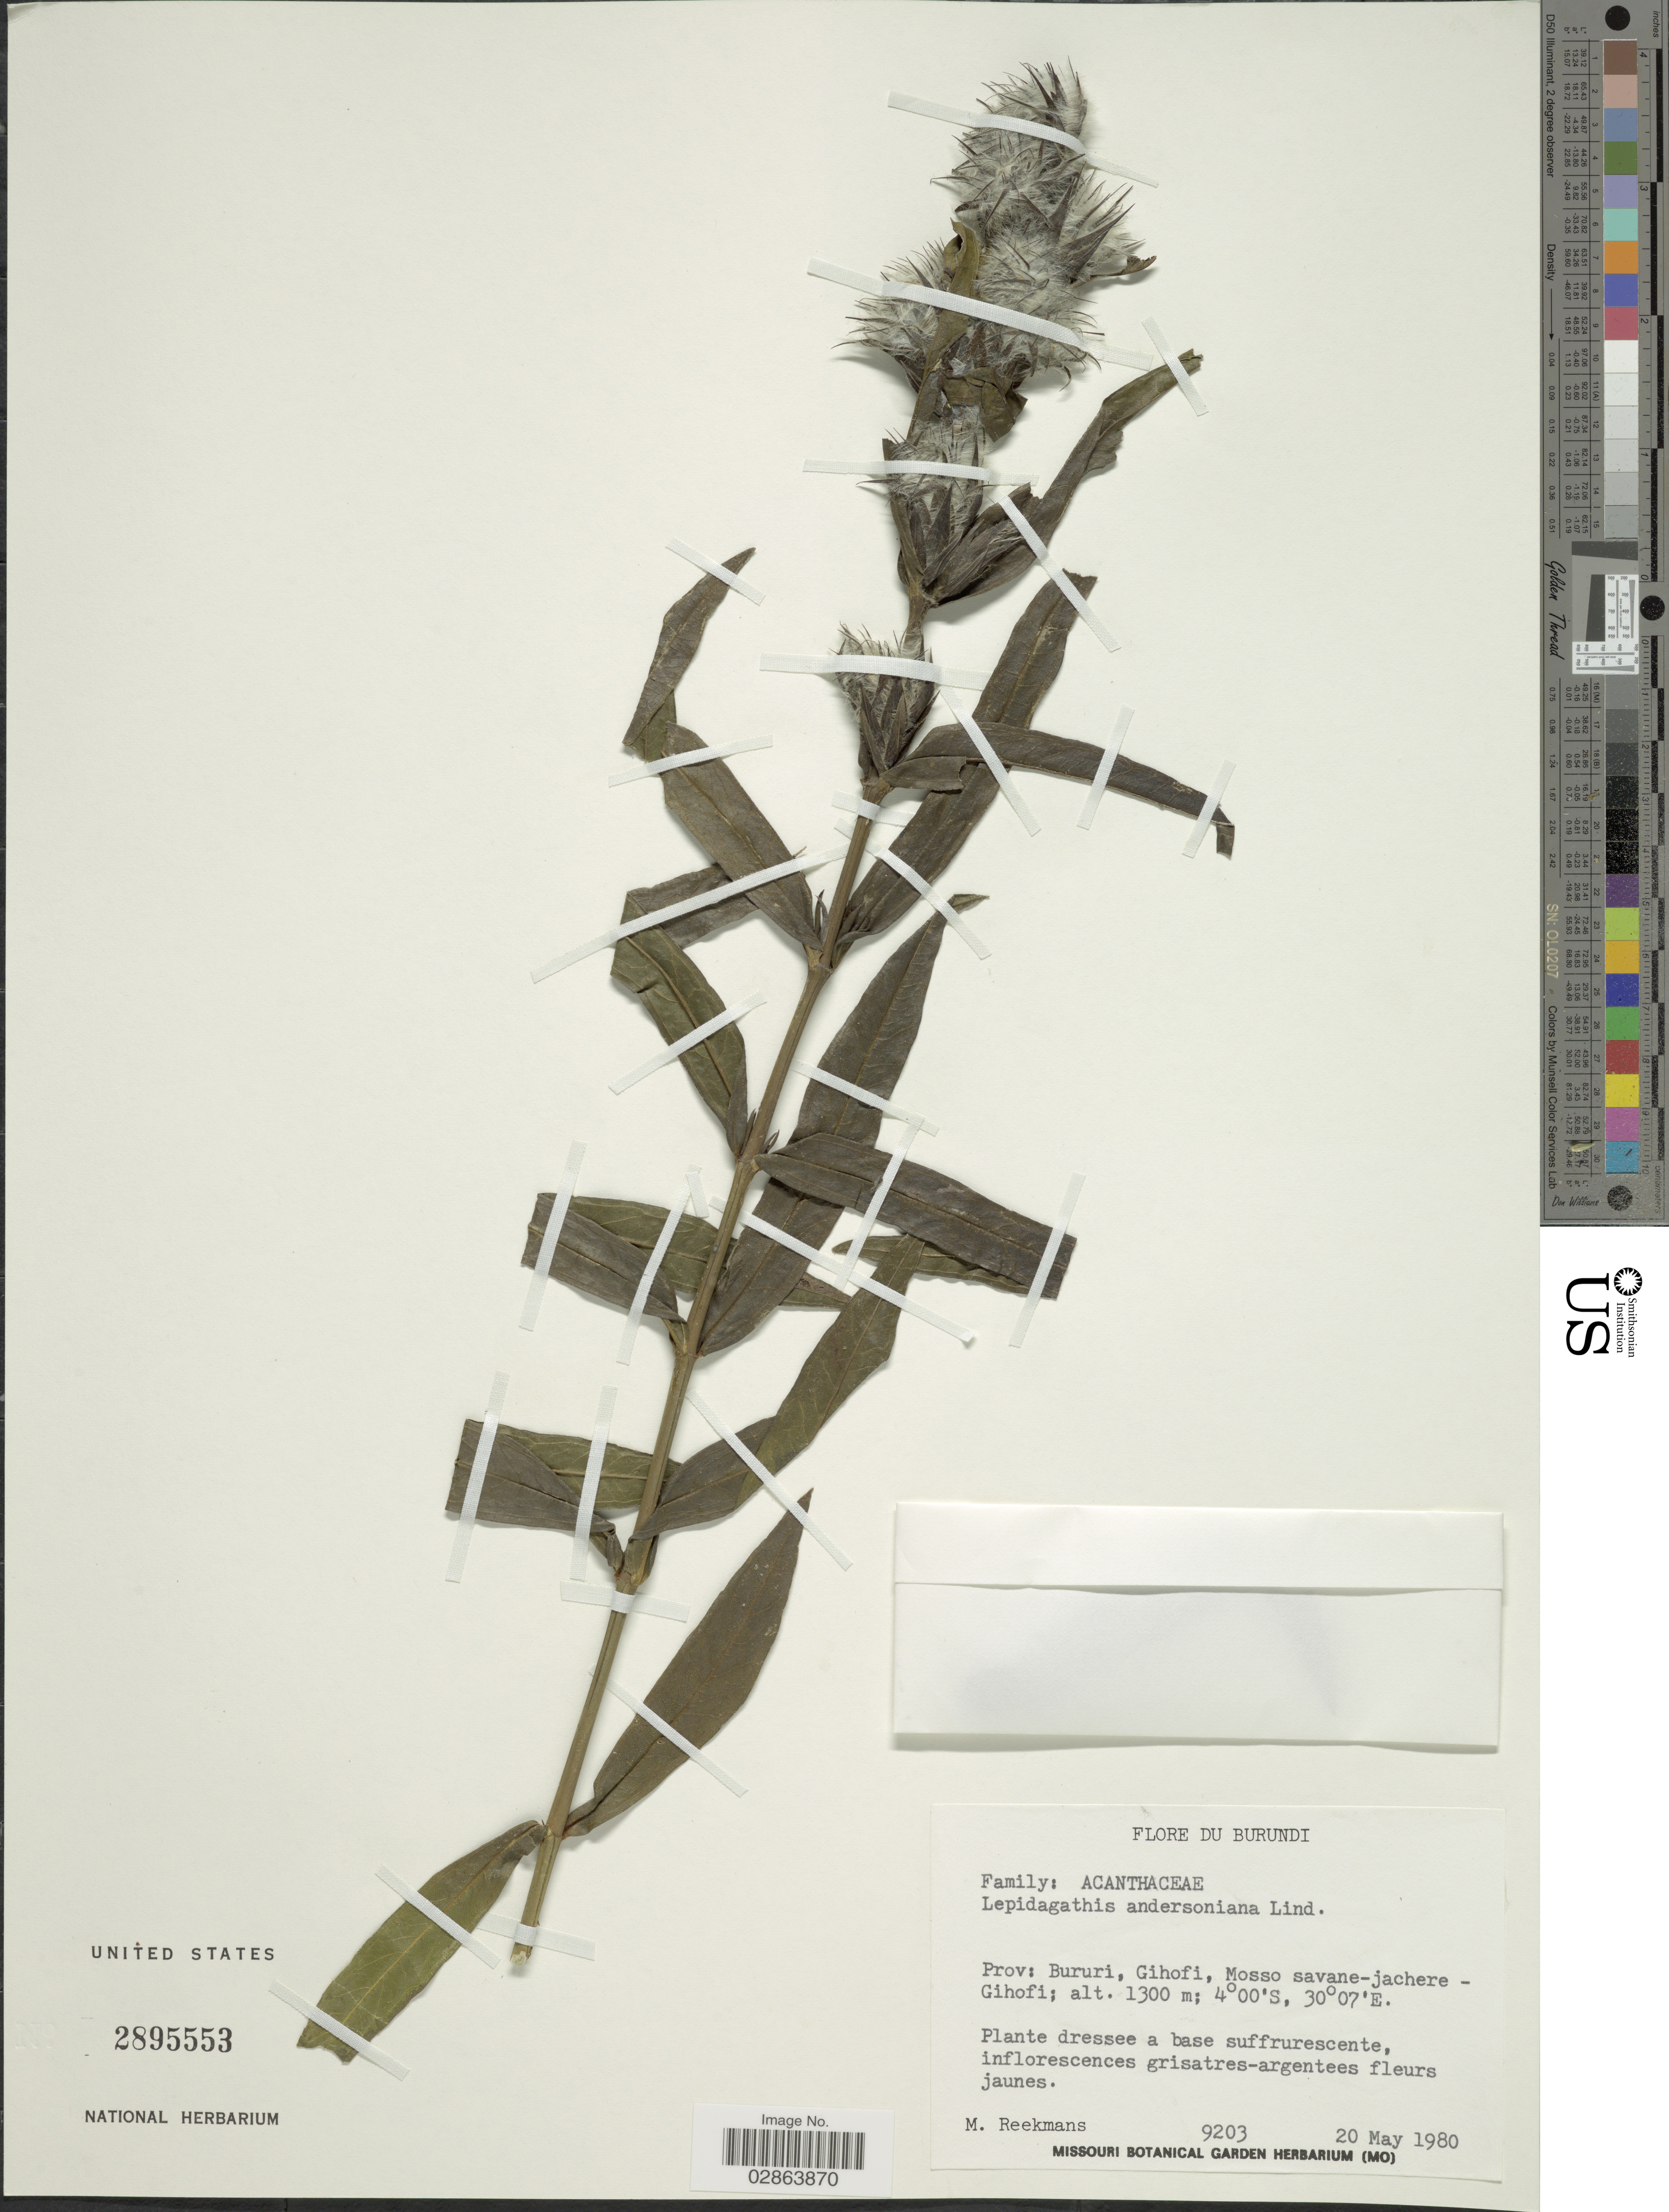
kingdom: Plantae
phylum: Tracheophyta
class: Magnoliopsida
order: Lamiales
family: Acanthaceae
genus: Lepidagathis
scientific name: Lepidagathis andersoniana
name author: Lindau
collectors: M. Reekmans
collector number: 9203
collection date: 1980-05-20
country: Burundi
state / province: Bururi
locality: Gihofi, Mosso, savane-jachere-Gihofi.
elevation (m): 1300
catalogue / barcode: US 2895553